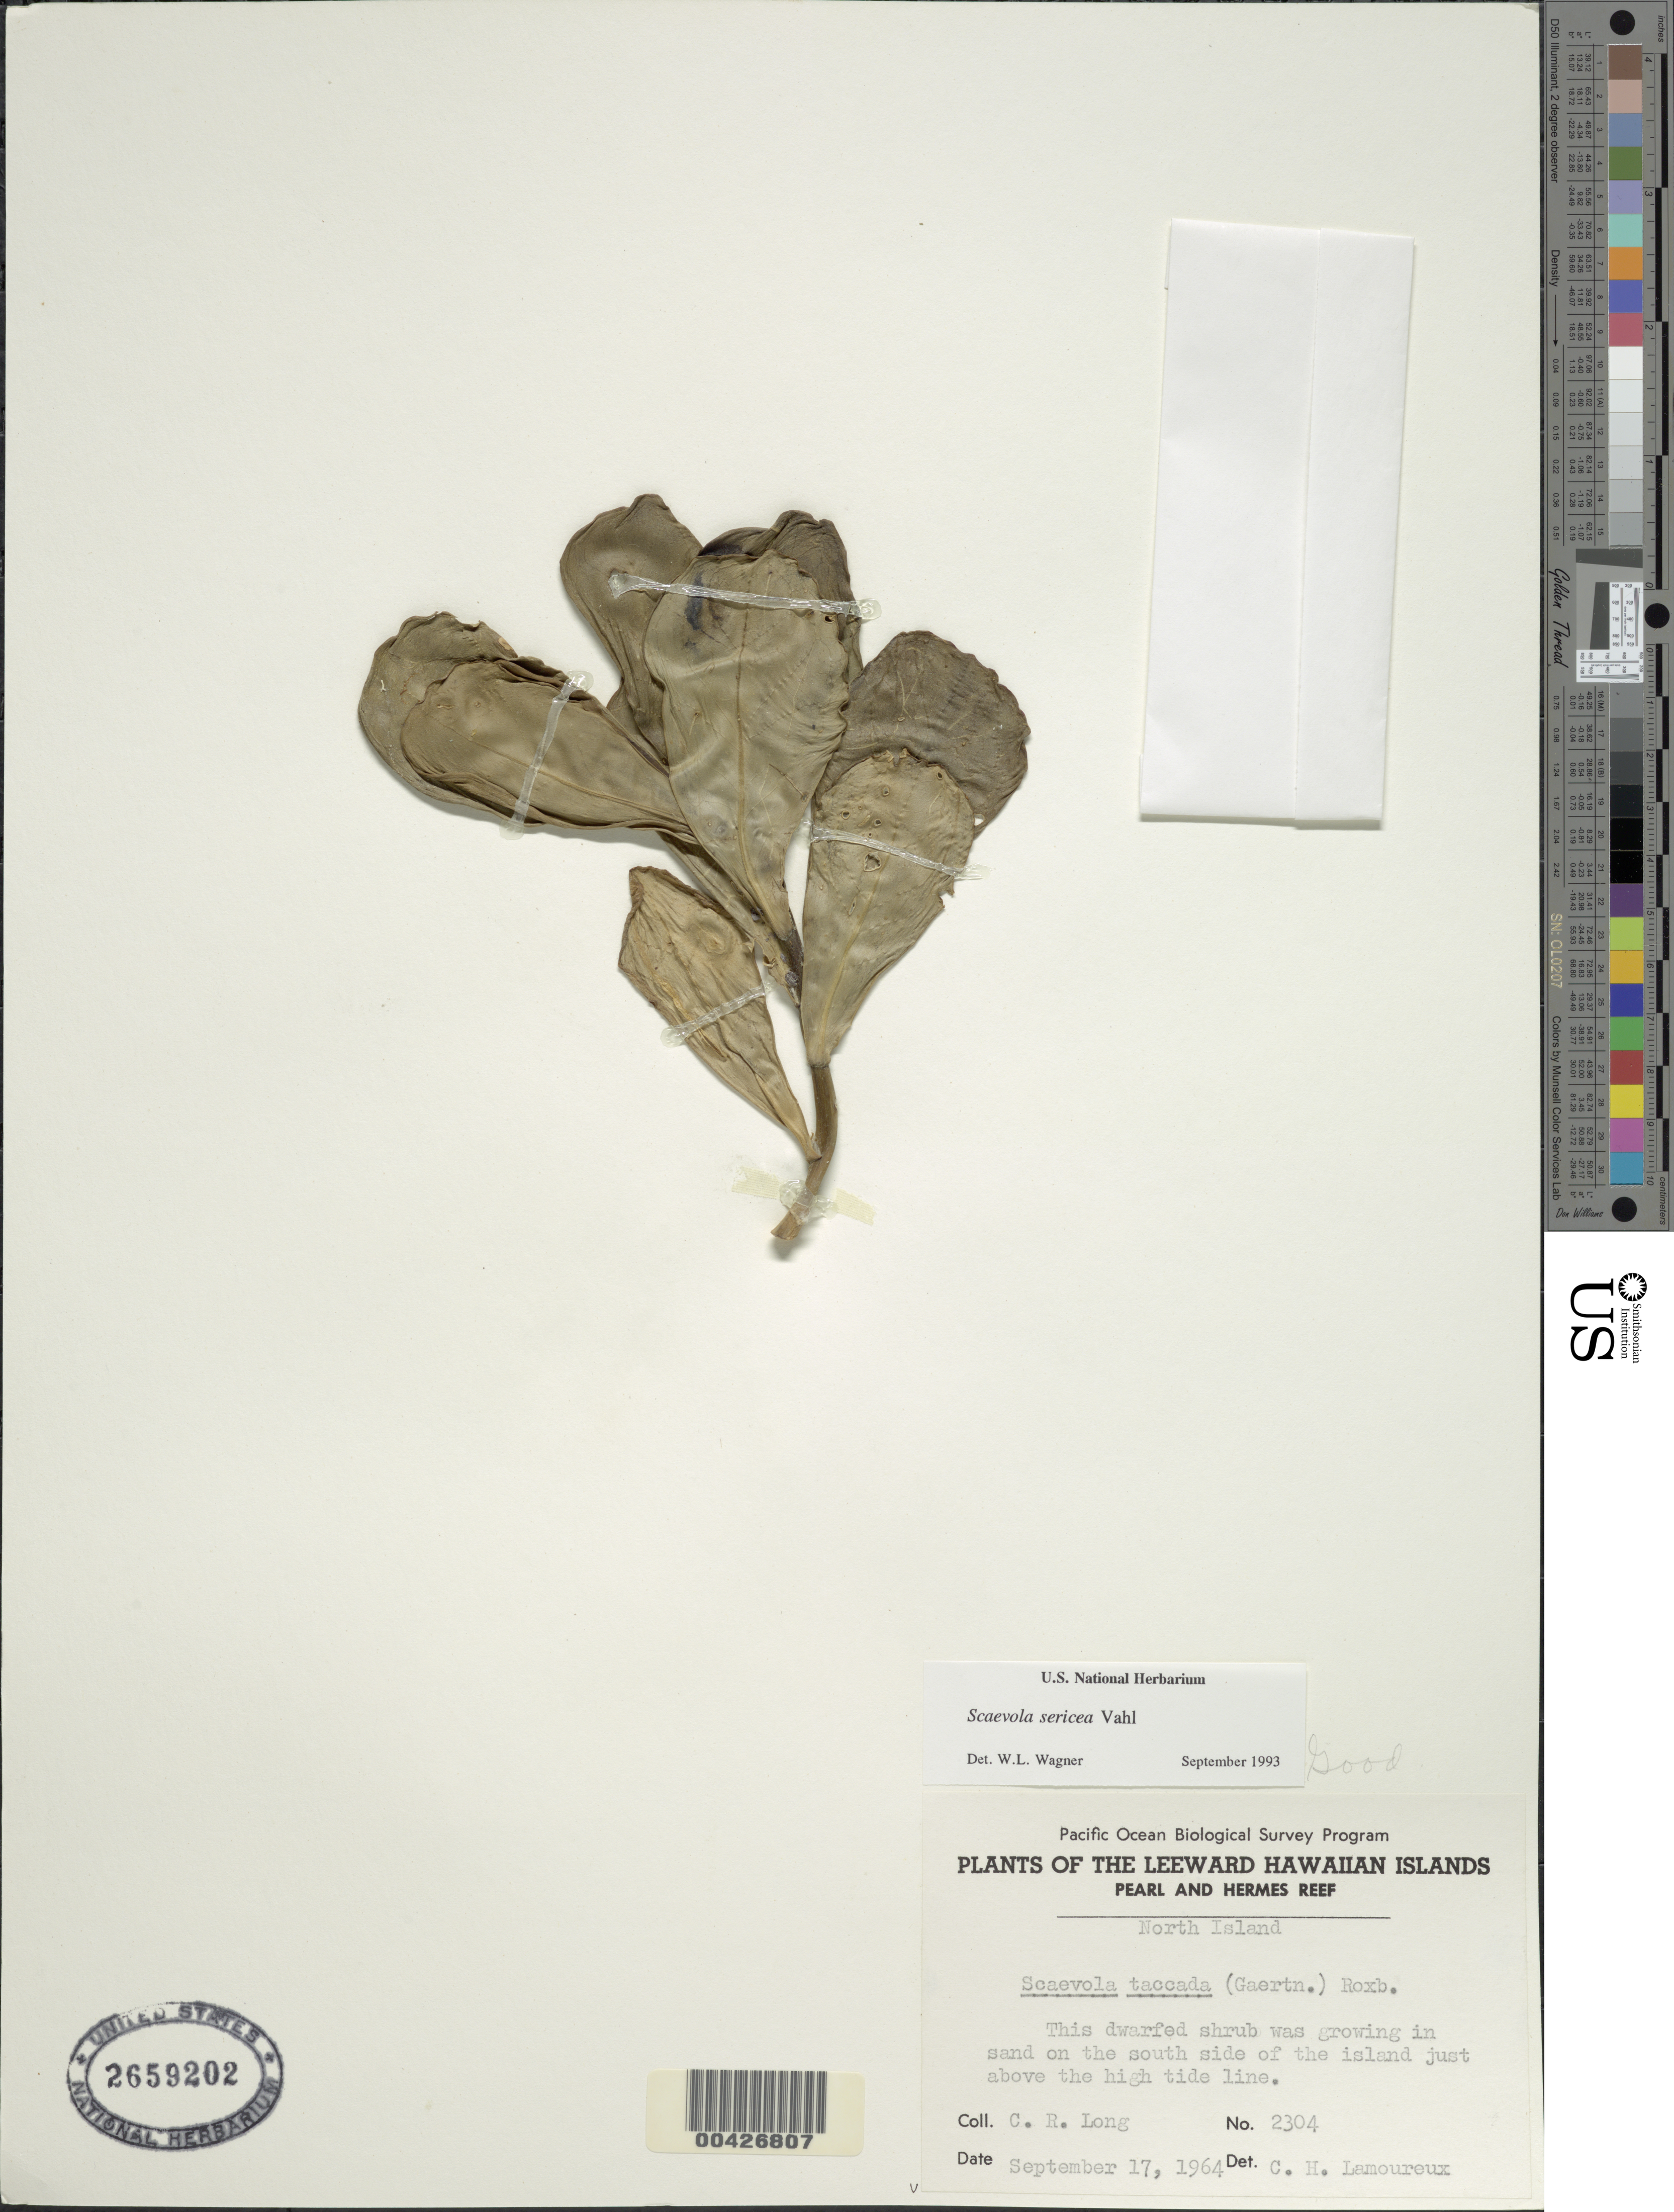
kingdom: Plantae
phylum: Tracheophyta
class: Magnoliopsida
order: Asterales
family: Goodeniaceae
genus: Scaevola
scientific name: Scaevola taccada var. taccada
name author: (Gaertn.) Roxb.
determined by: Wagner, W. L., (BOT), Smithsonian Institution - National Museum of Natural History (UNITED STATES)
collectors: C. Long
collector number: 2304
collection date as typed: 17 Sep 1964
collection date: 1964-09-17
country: United States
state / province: Hawaii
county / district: Honolulu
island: Pearl and Hermes Atoll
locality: North Islet, S side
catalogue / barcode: US 2659202